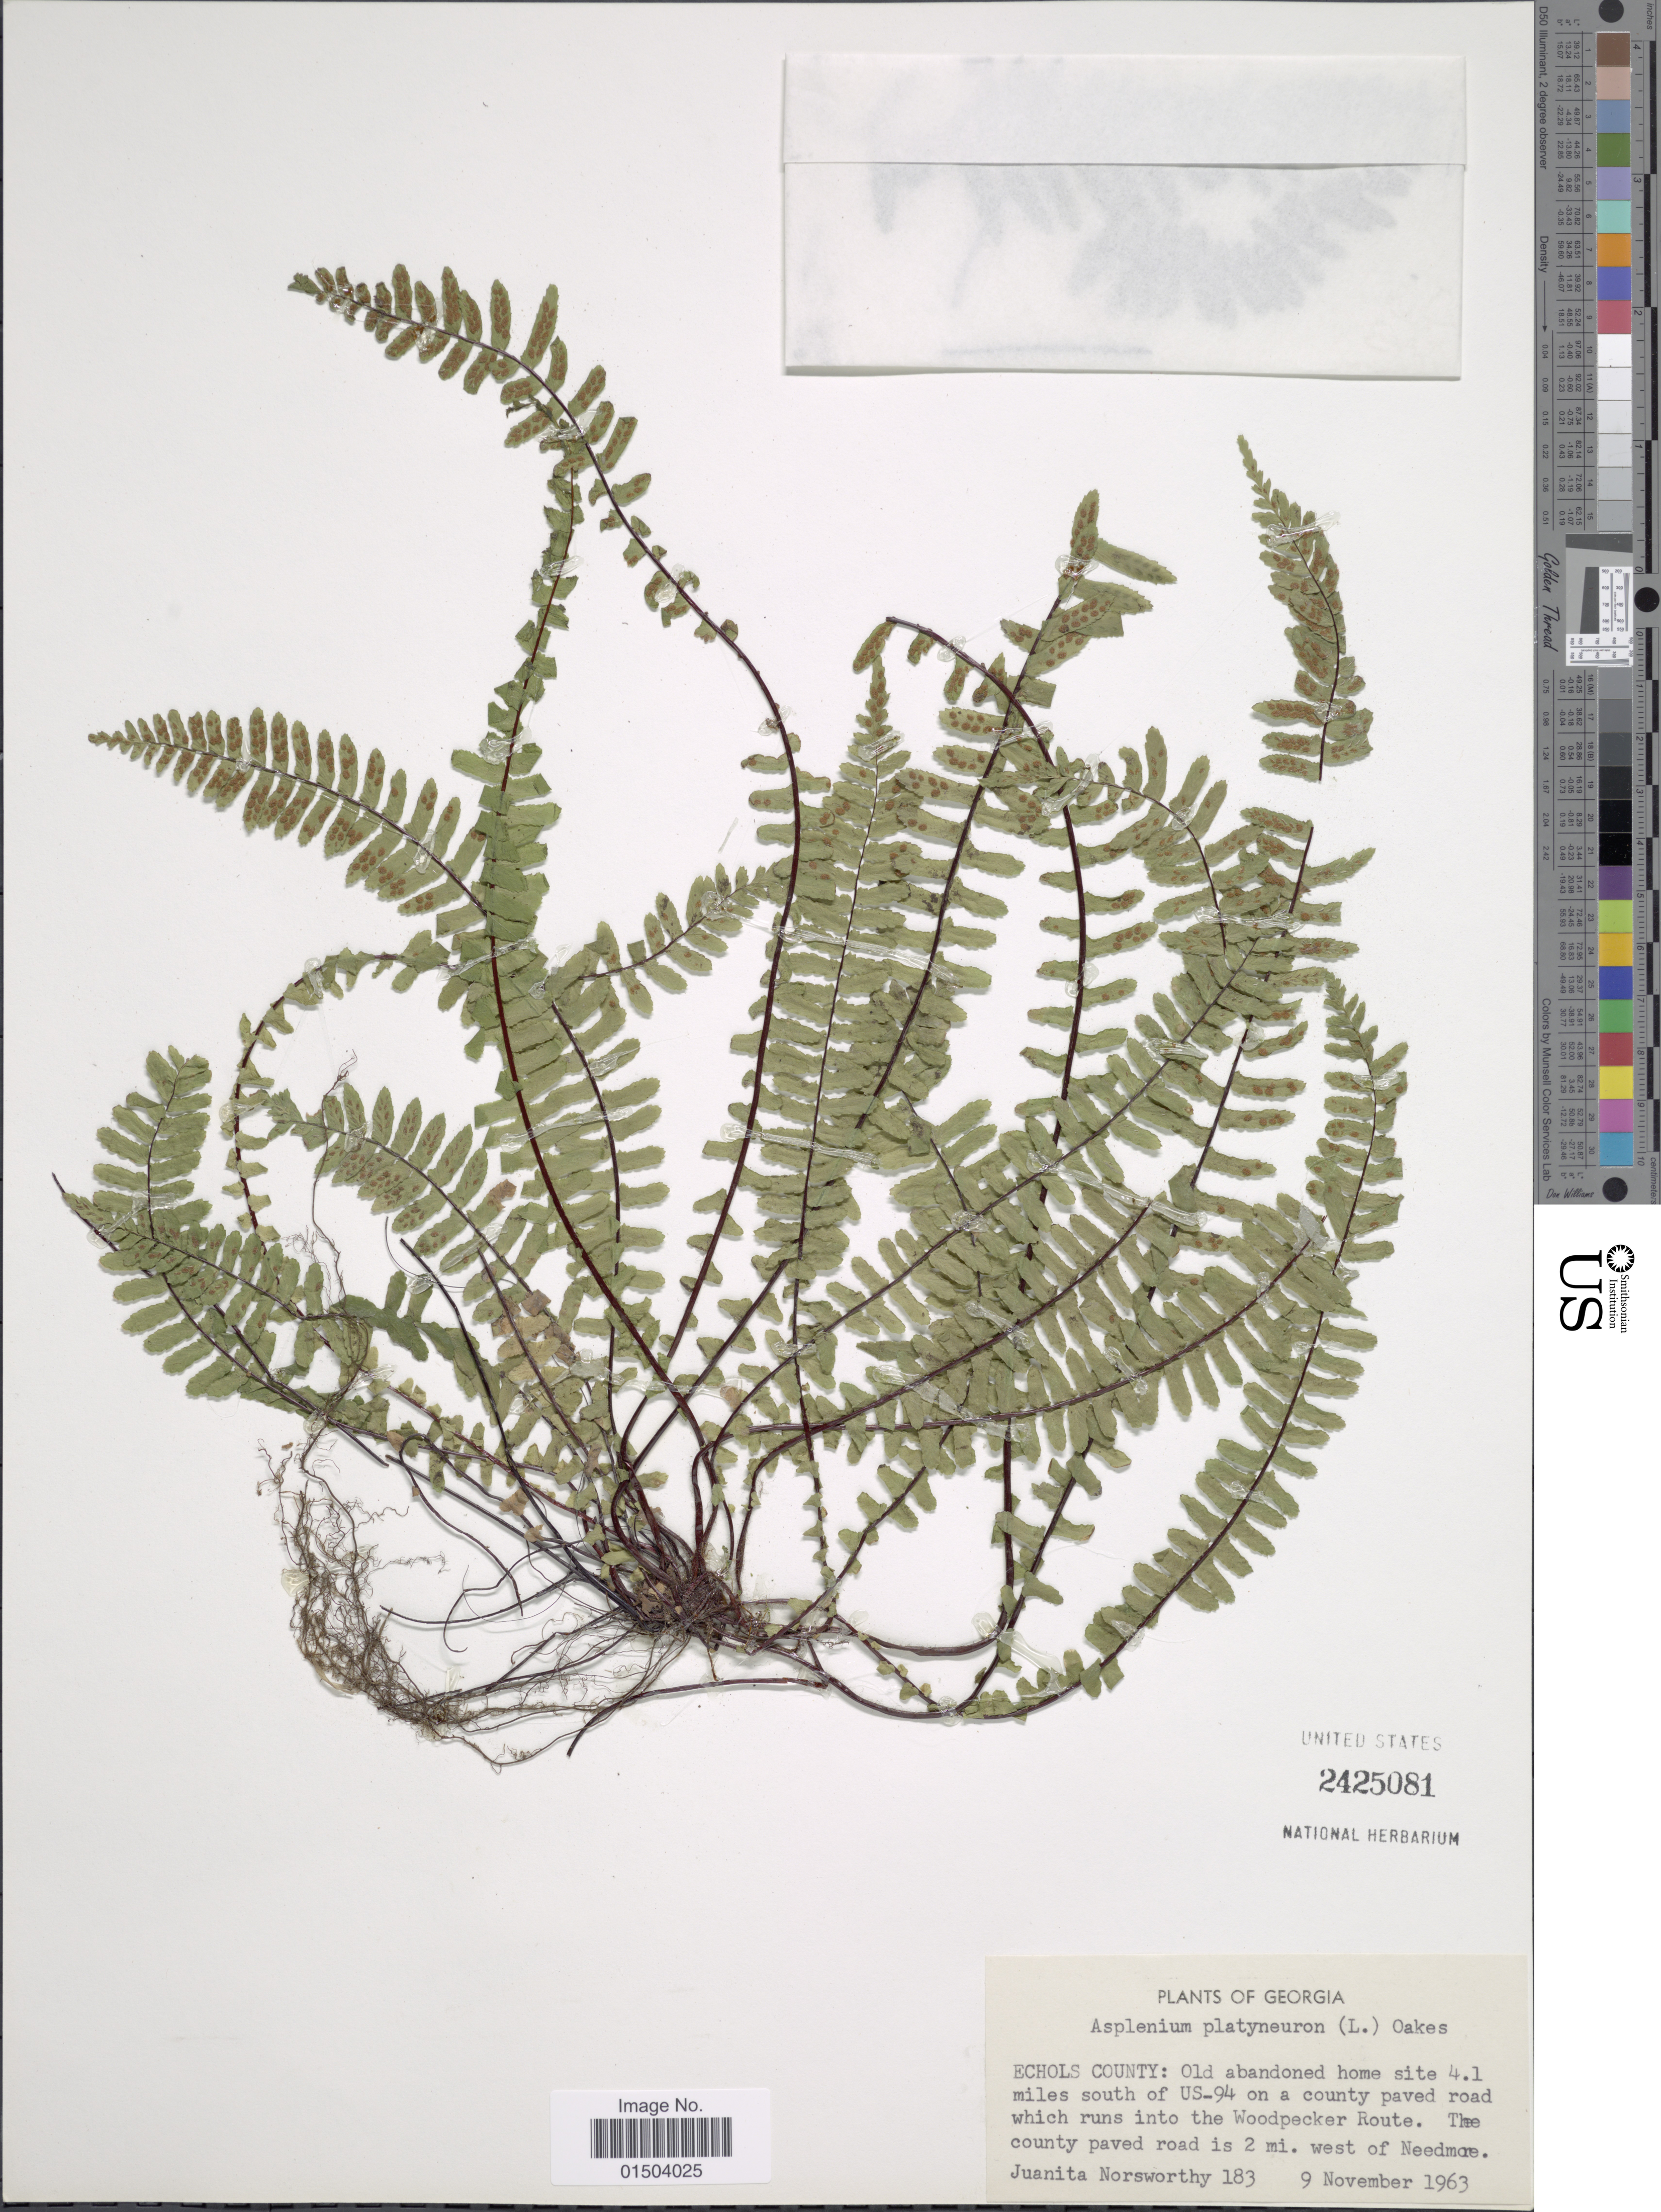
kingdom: Plantae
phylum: Tracheophyta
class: Polypodiopsida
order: Polypodiales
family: Aspleniaceae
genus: Asplenium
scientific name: Asplenium platyneuron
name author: (L.) Britton, Stearns & Poggenb.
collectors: J. Norsworthy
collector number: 183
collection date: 1963-11-09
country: United States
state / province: Georgia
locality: Echols County: Old abandoned home site 4.1 miles south of US-94 on a county paved road which runs into the Woodpecker Route. The county paved road is 2 mi. west of Needmore.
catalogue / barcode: US 2425081